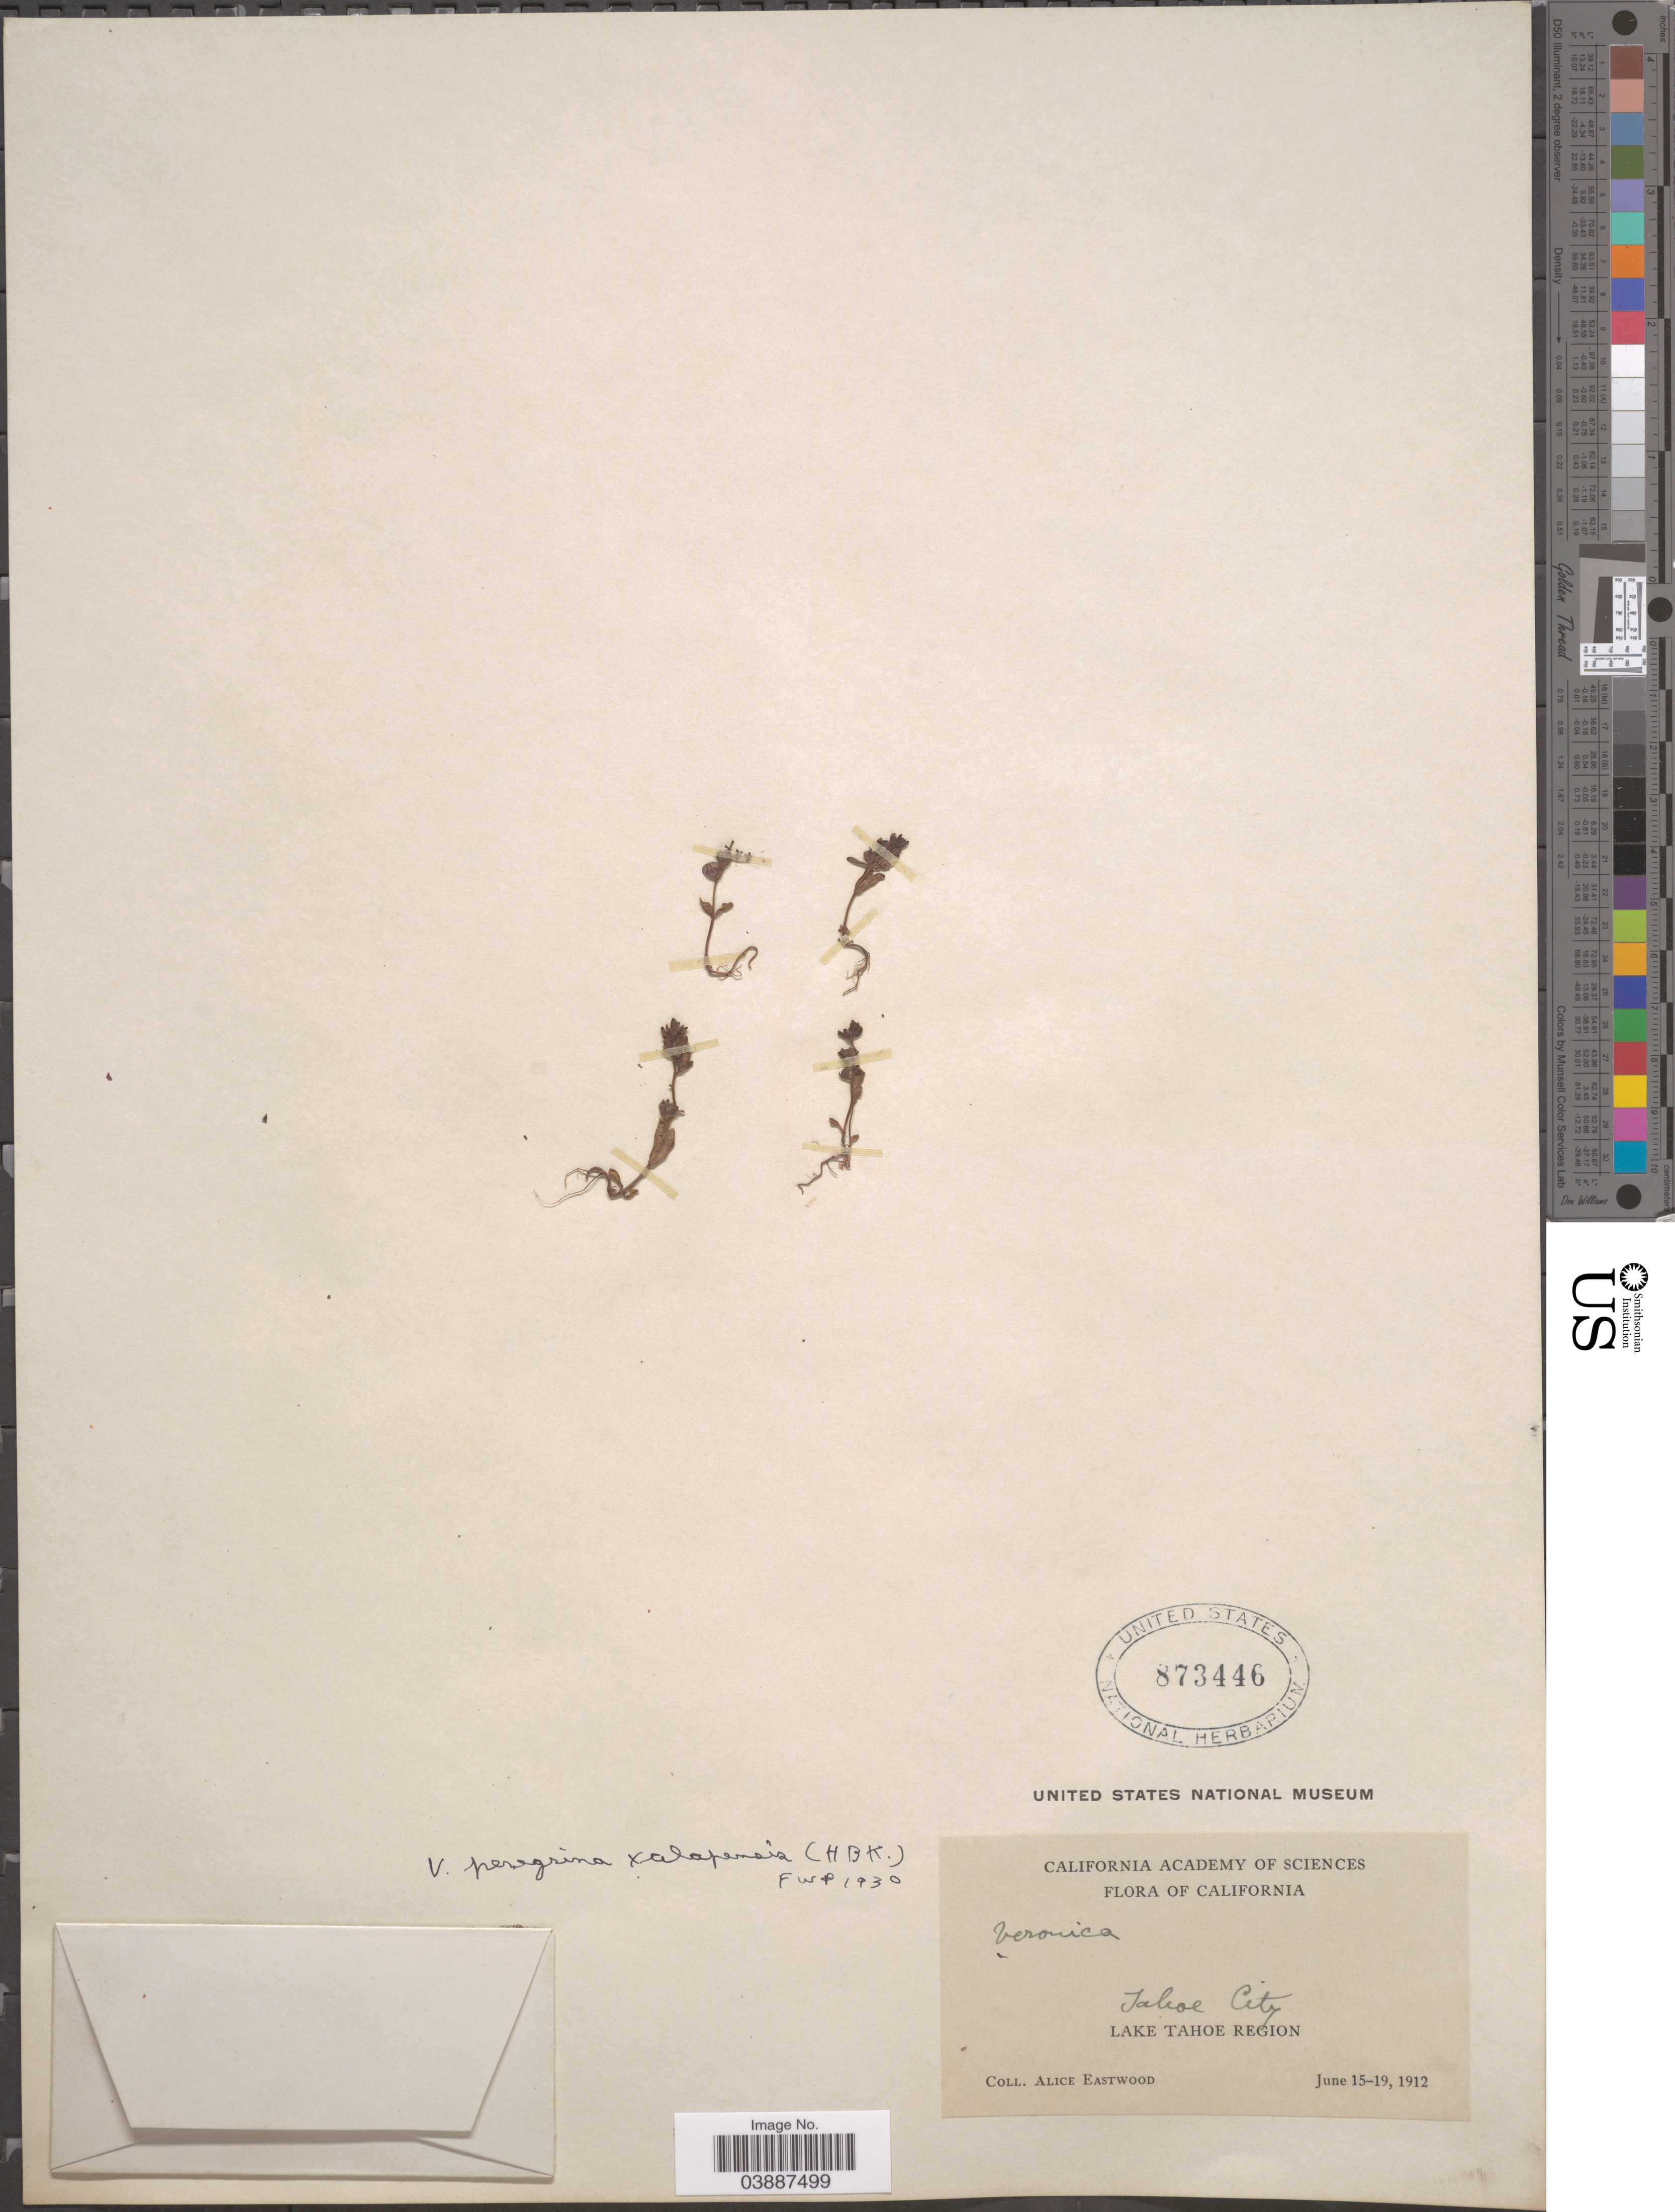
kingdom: Plantae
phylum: Tracheophyta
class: Magnoliopsida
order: Lamiales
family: Plantaginaceae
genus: Veronica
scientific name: Veronica xalapensis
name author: Kunth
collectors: A. Eastwood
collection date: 1912-06-15/1912-06-19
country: United States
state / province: California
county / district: Placer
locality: Tahoe City. Lake Tahoe Region.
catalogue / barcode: US 873446